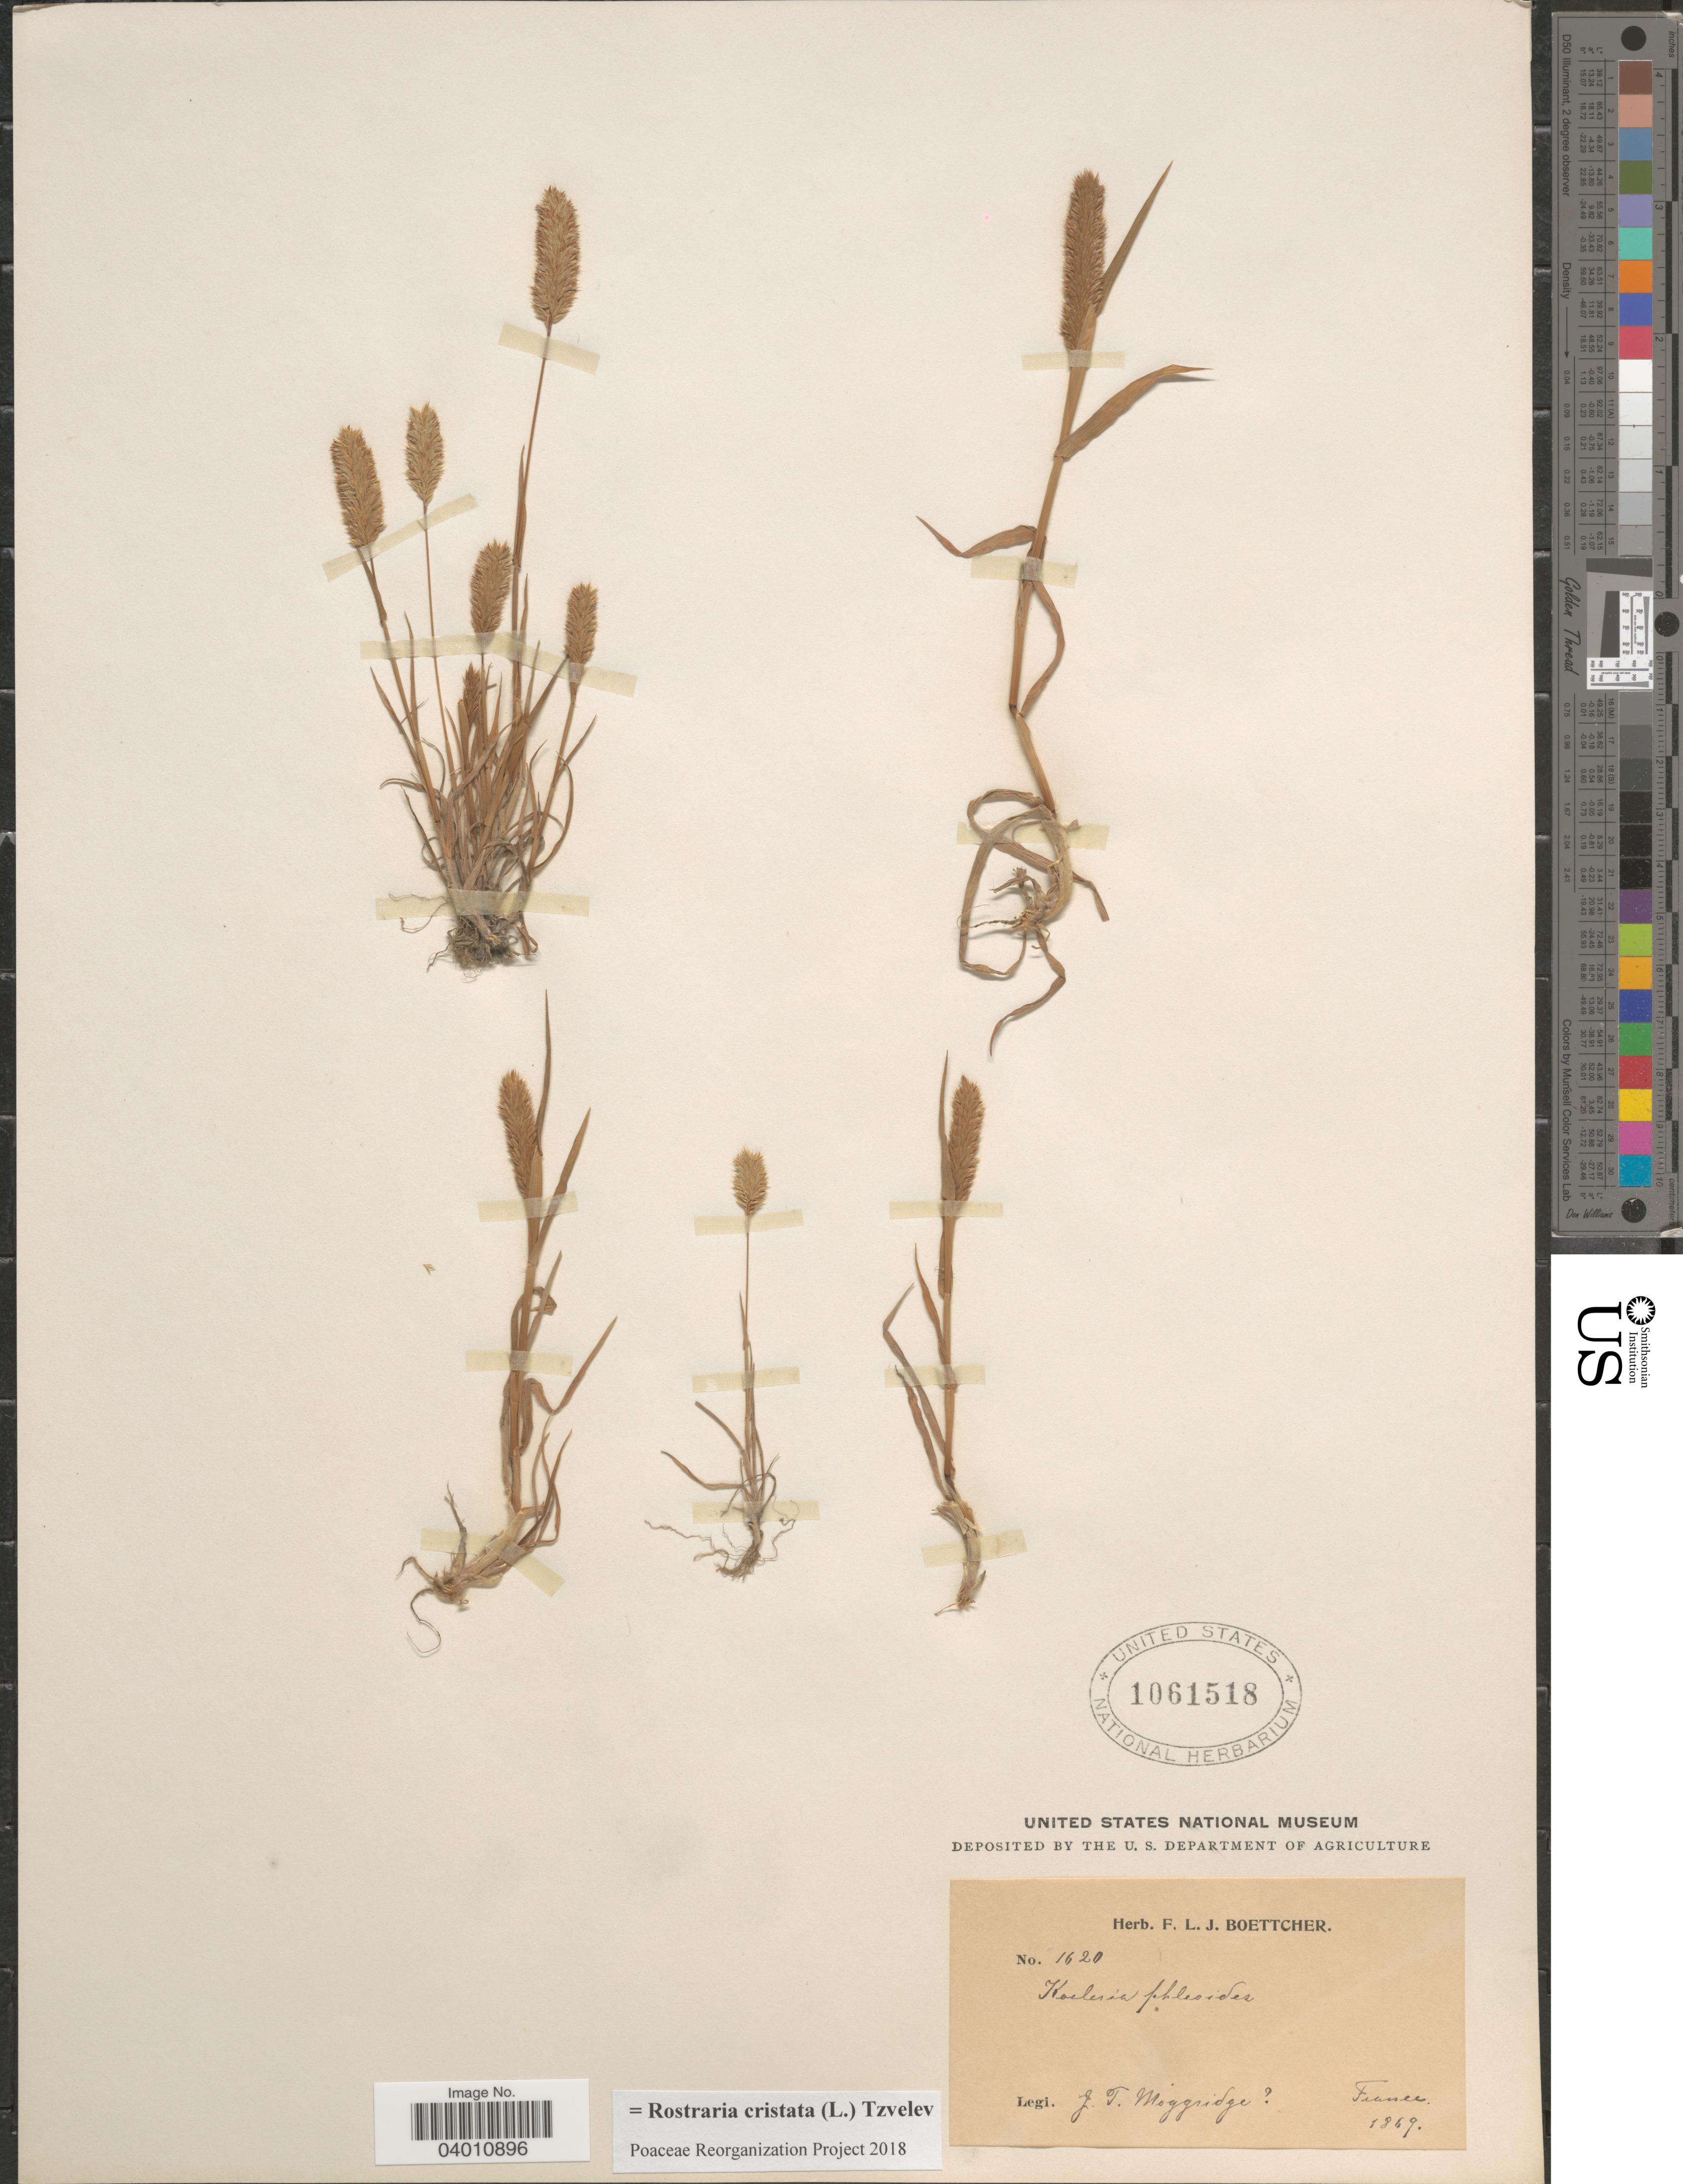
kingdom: Plantae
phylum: Tracheophyta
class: Liliopsida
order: Poales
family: Poaceae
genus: Rostraria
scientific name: Rostraria cristata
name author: (L.) Tzvelev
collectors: J. T. Moggridge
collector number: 1620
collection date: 1869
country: France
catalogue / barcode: US 1061518